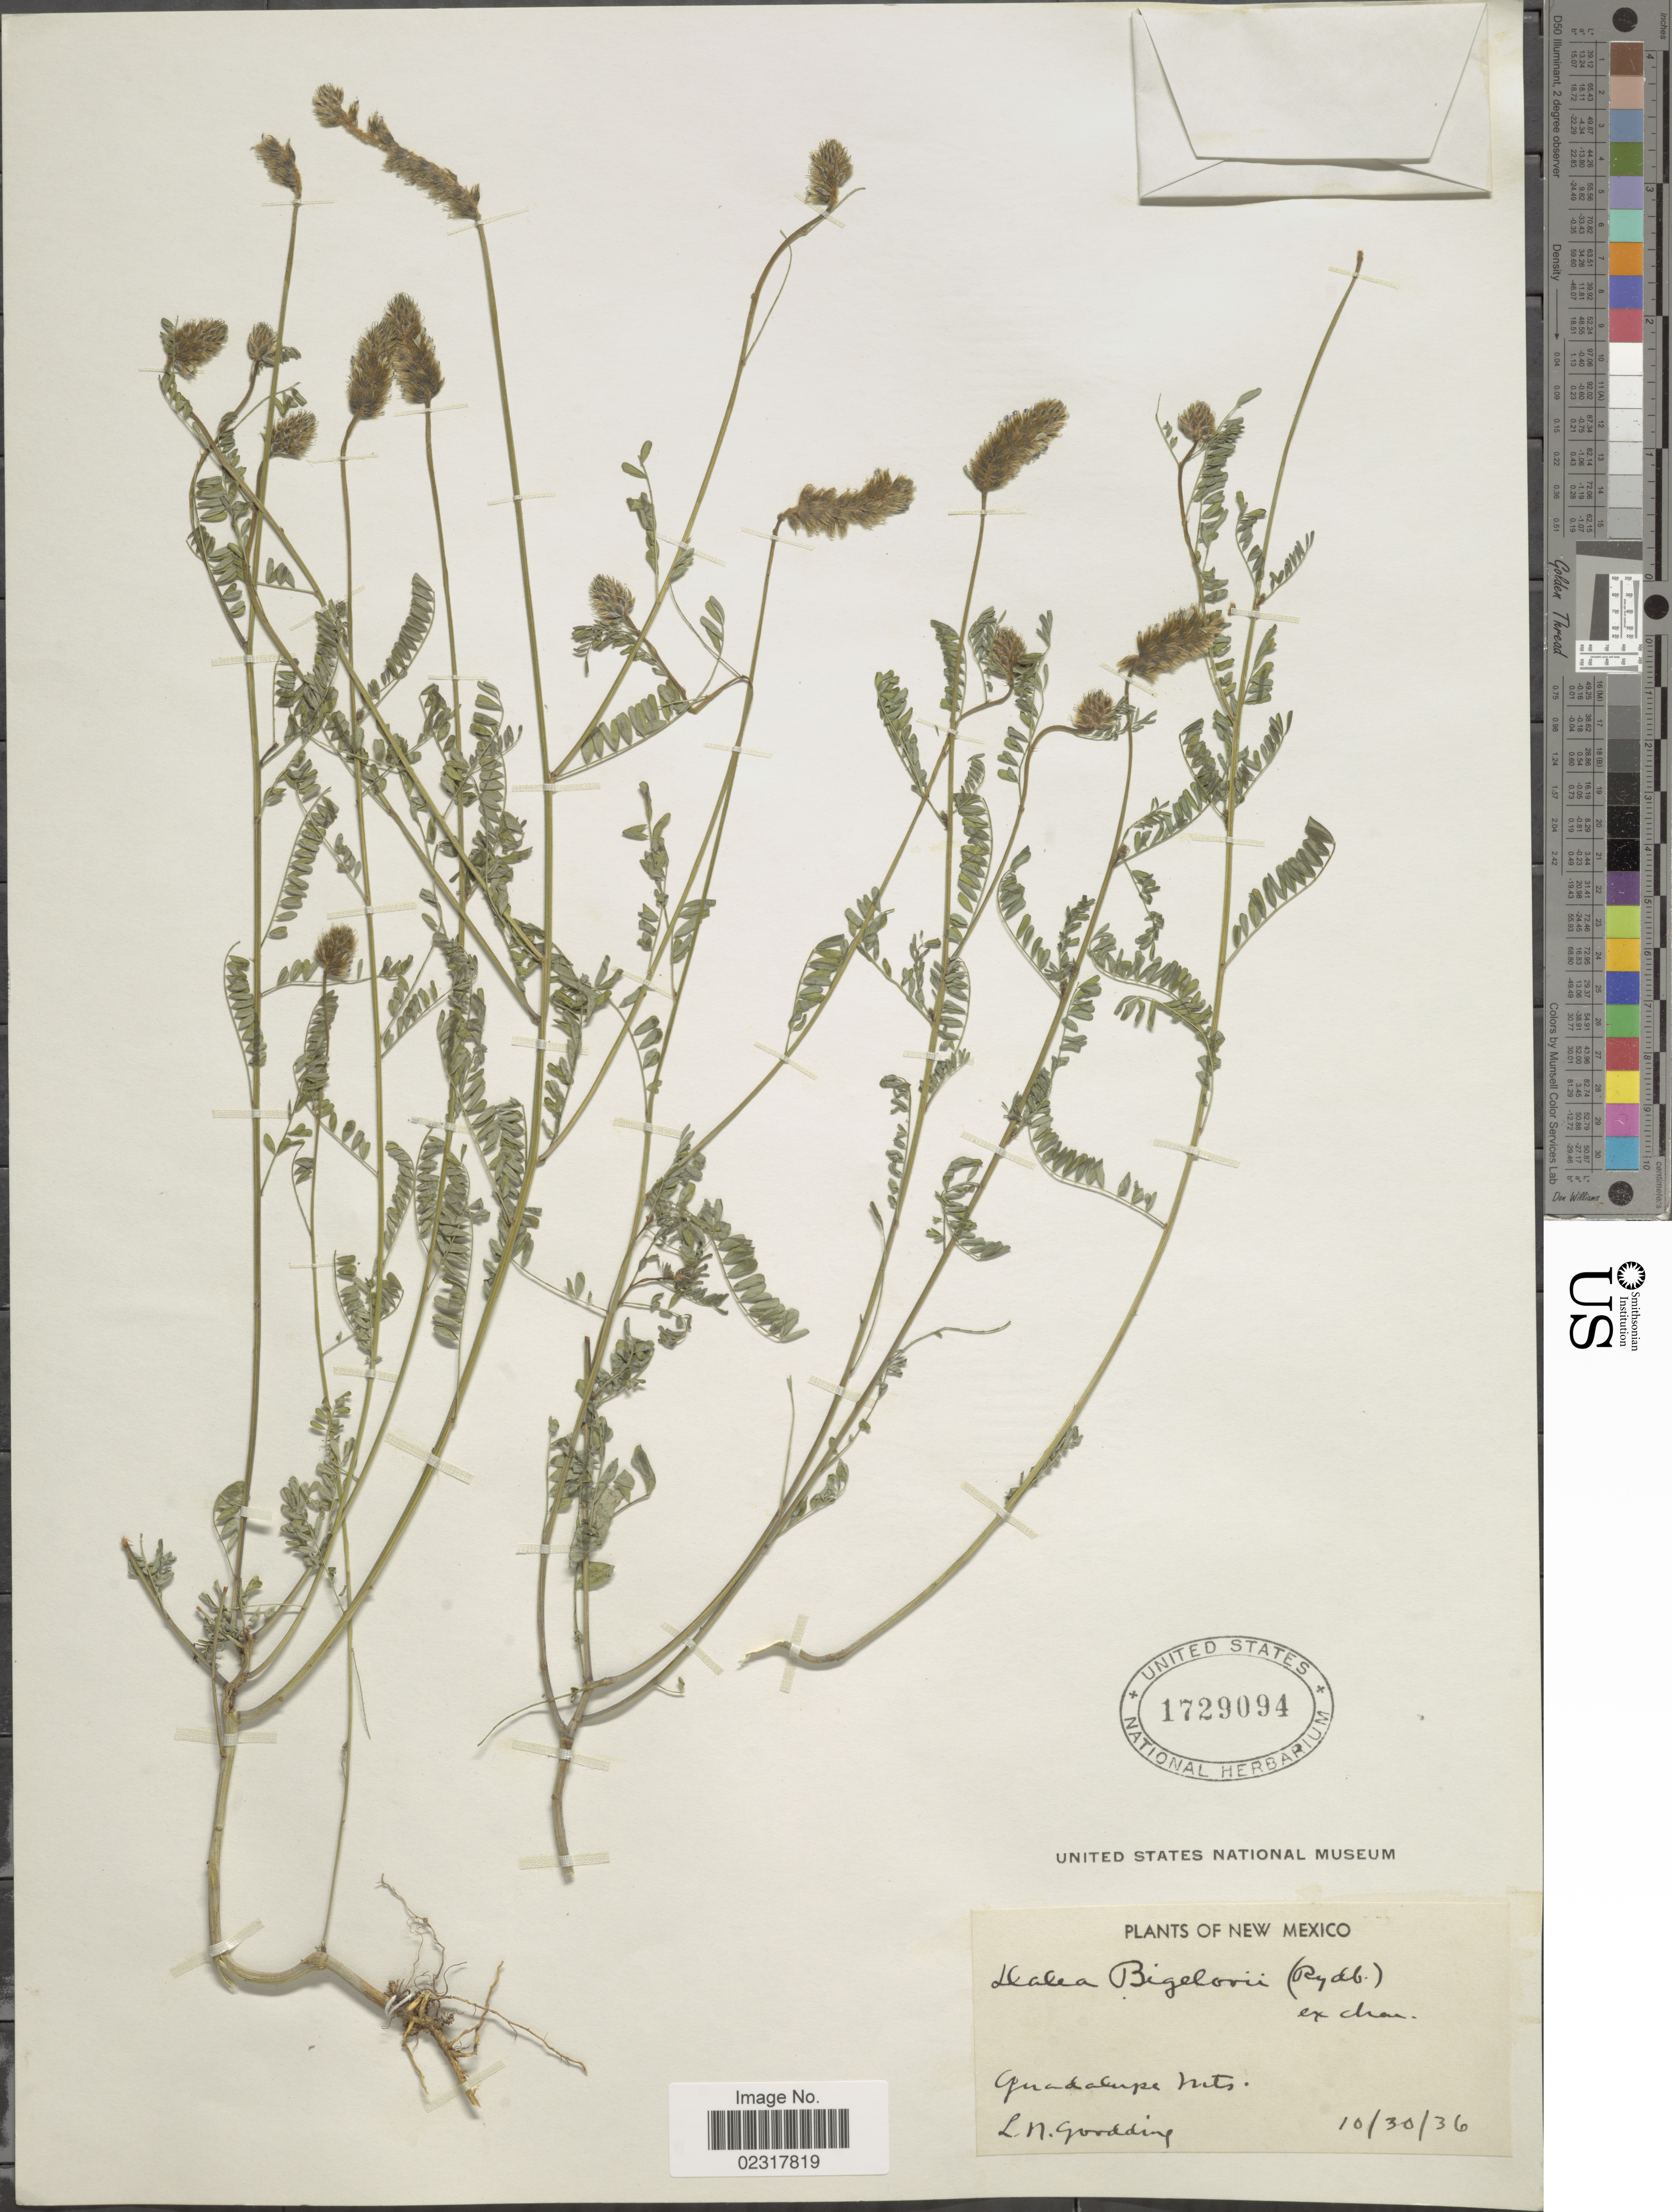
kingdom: Plantae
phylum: Tracheophyta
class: Magnoliopsida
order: Fabales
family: Fabaceae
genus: Dalea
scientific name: Dalea leporina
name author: (Aiton) Bullock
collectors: L. N. Goodding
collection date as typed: Transcribed d/m/y: 30/10/36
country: United States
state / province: New Mexico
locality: Guadalupe Mts.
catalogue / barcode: US 1729094